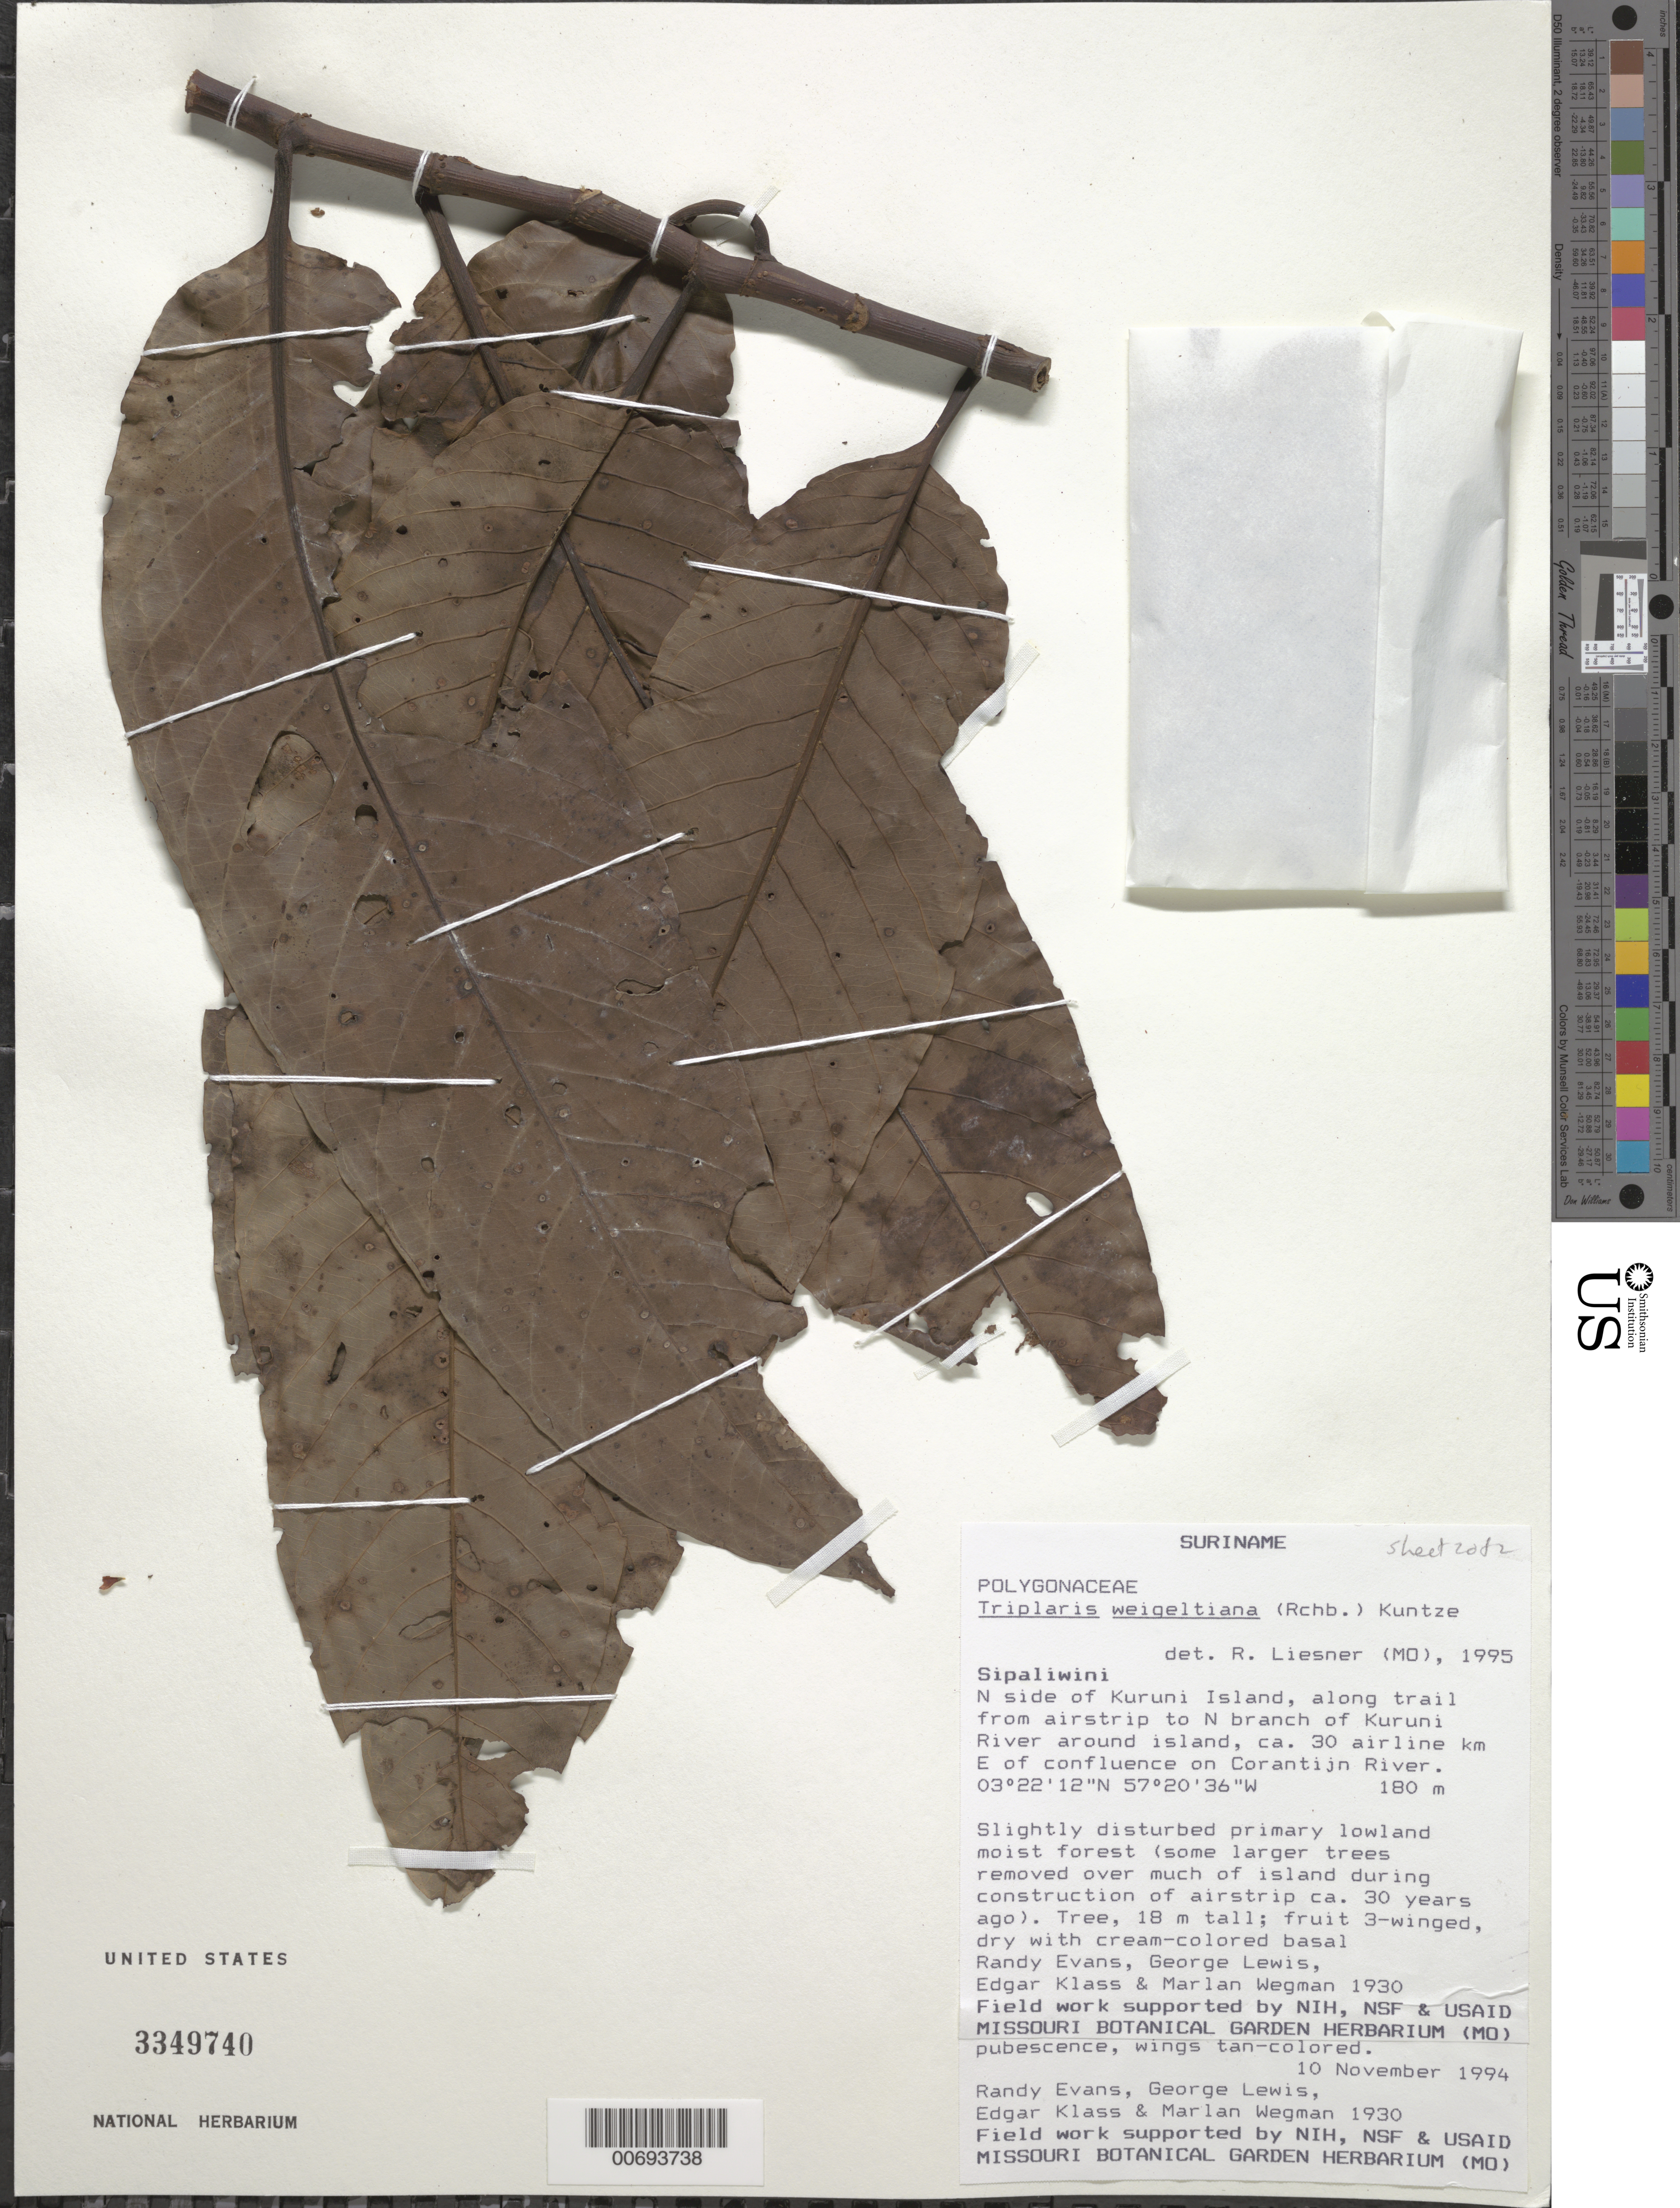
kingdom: Plantae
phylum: Tracheophyta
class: Magnoliopsida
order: Caryophyllales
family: Polygonaceae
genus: Triplaris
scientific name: Triplaris weigeltiana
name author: (Rchb.) Kuntze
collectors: R. Evans, G. Lewis, E. Klass & M. Wegman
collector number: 1930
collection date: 1994-11-10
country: Suriname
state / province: Sipaliwini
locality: N side of Kuruni Island, along trail from airstrip to N branch of Kuruni River around island, ca. 30 airline km E of confluence on Corantijn River.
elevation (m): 180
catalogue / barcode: US 3349740